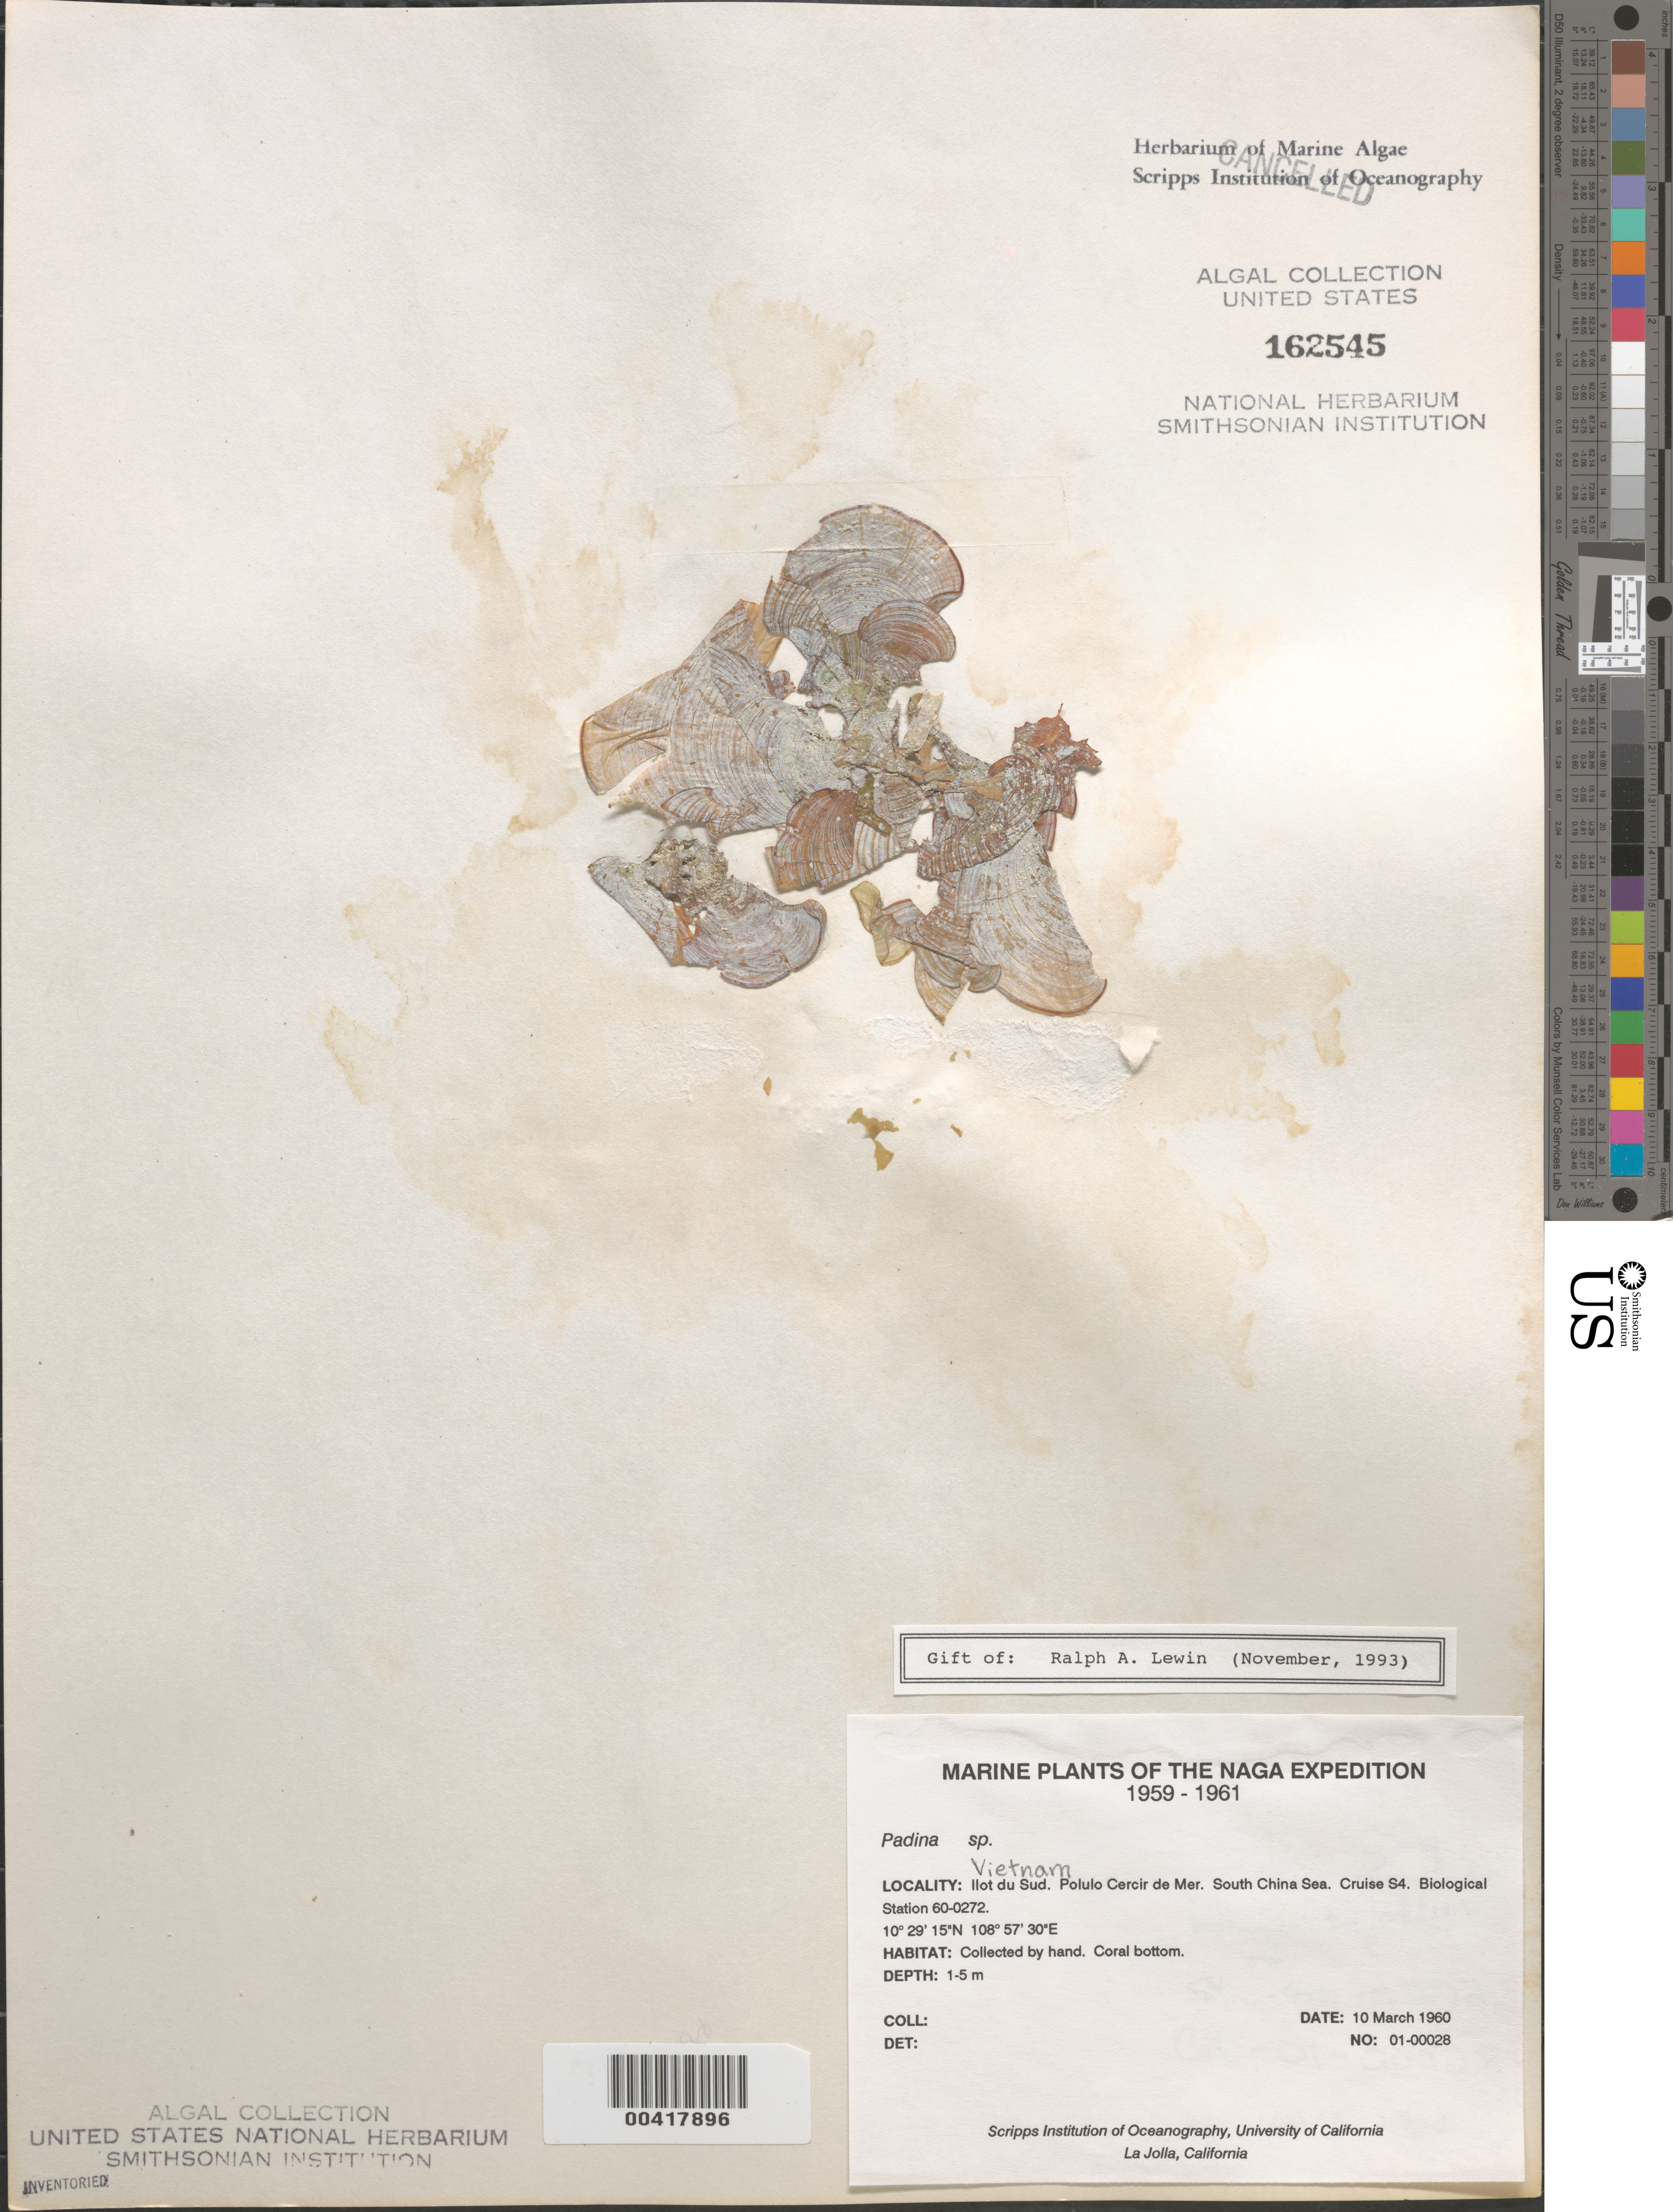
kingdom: Chromista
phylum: Ochrophyta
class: Phaeophyceae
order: Dictyotales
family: Dictyotaceae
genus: Padina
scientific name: Padina sp.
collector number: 01-00028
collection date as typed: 10 Mar 1960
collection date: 1960-03-10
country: Vietnam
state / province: South Vietnam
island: Ilot du Sud (Cu Lao Thu)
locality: Poulo Cecir de Mer, South China Sea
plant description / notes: Naga Expedition, 1959-1961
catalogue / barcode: US 162545